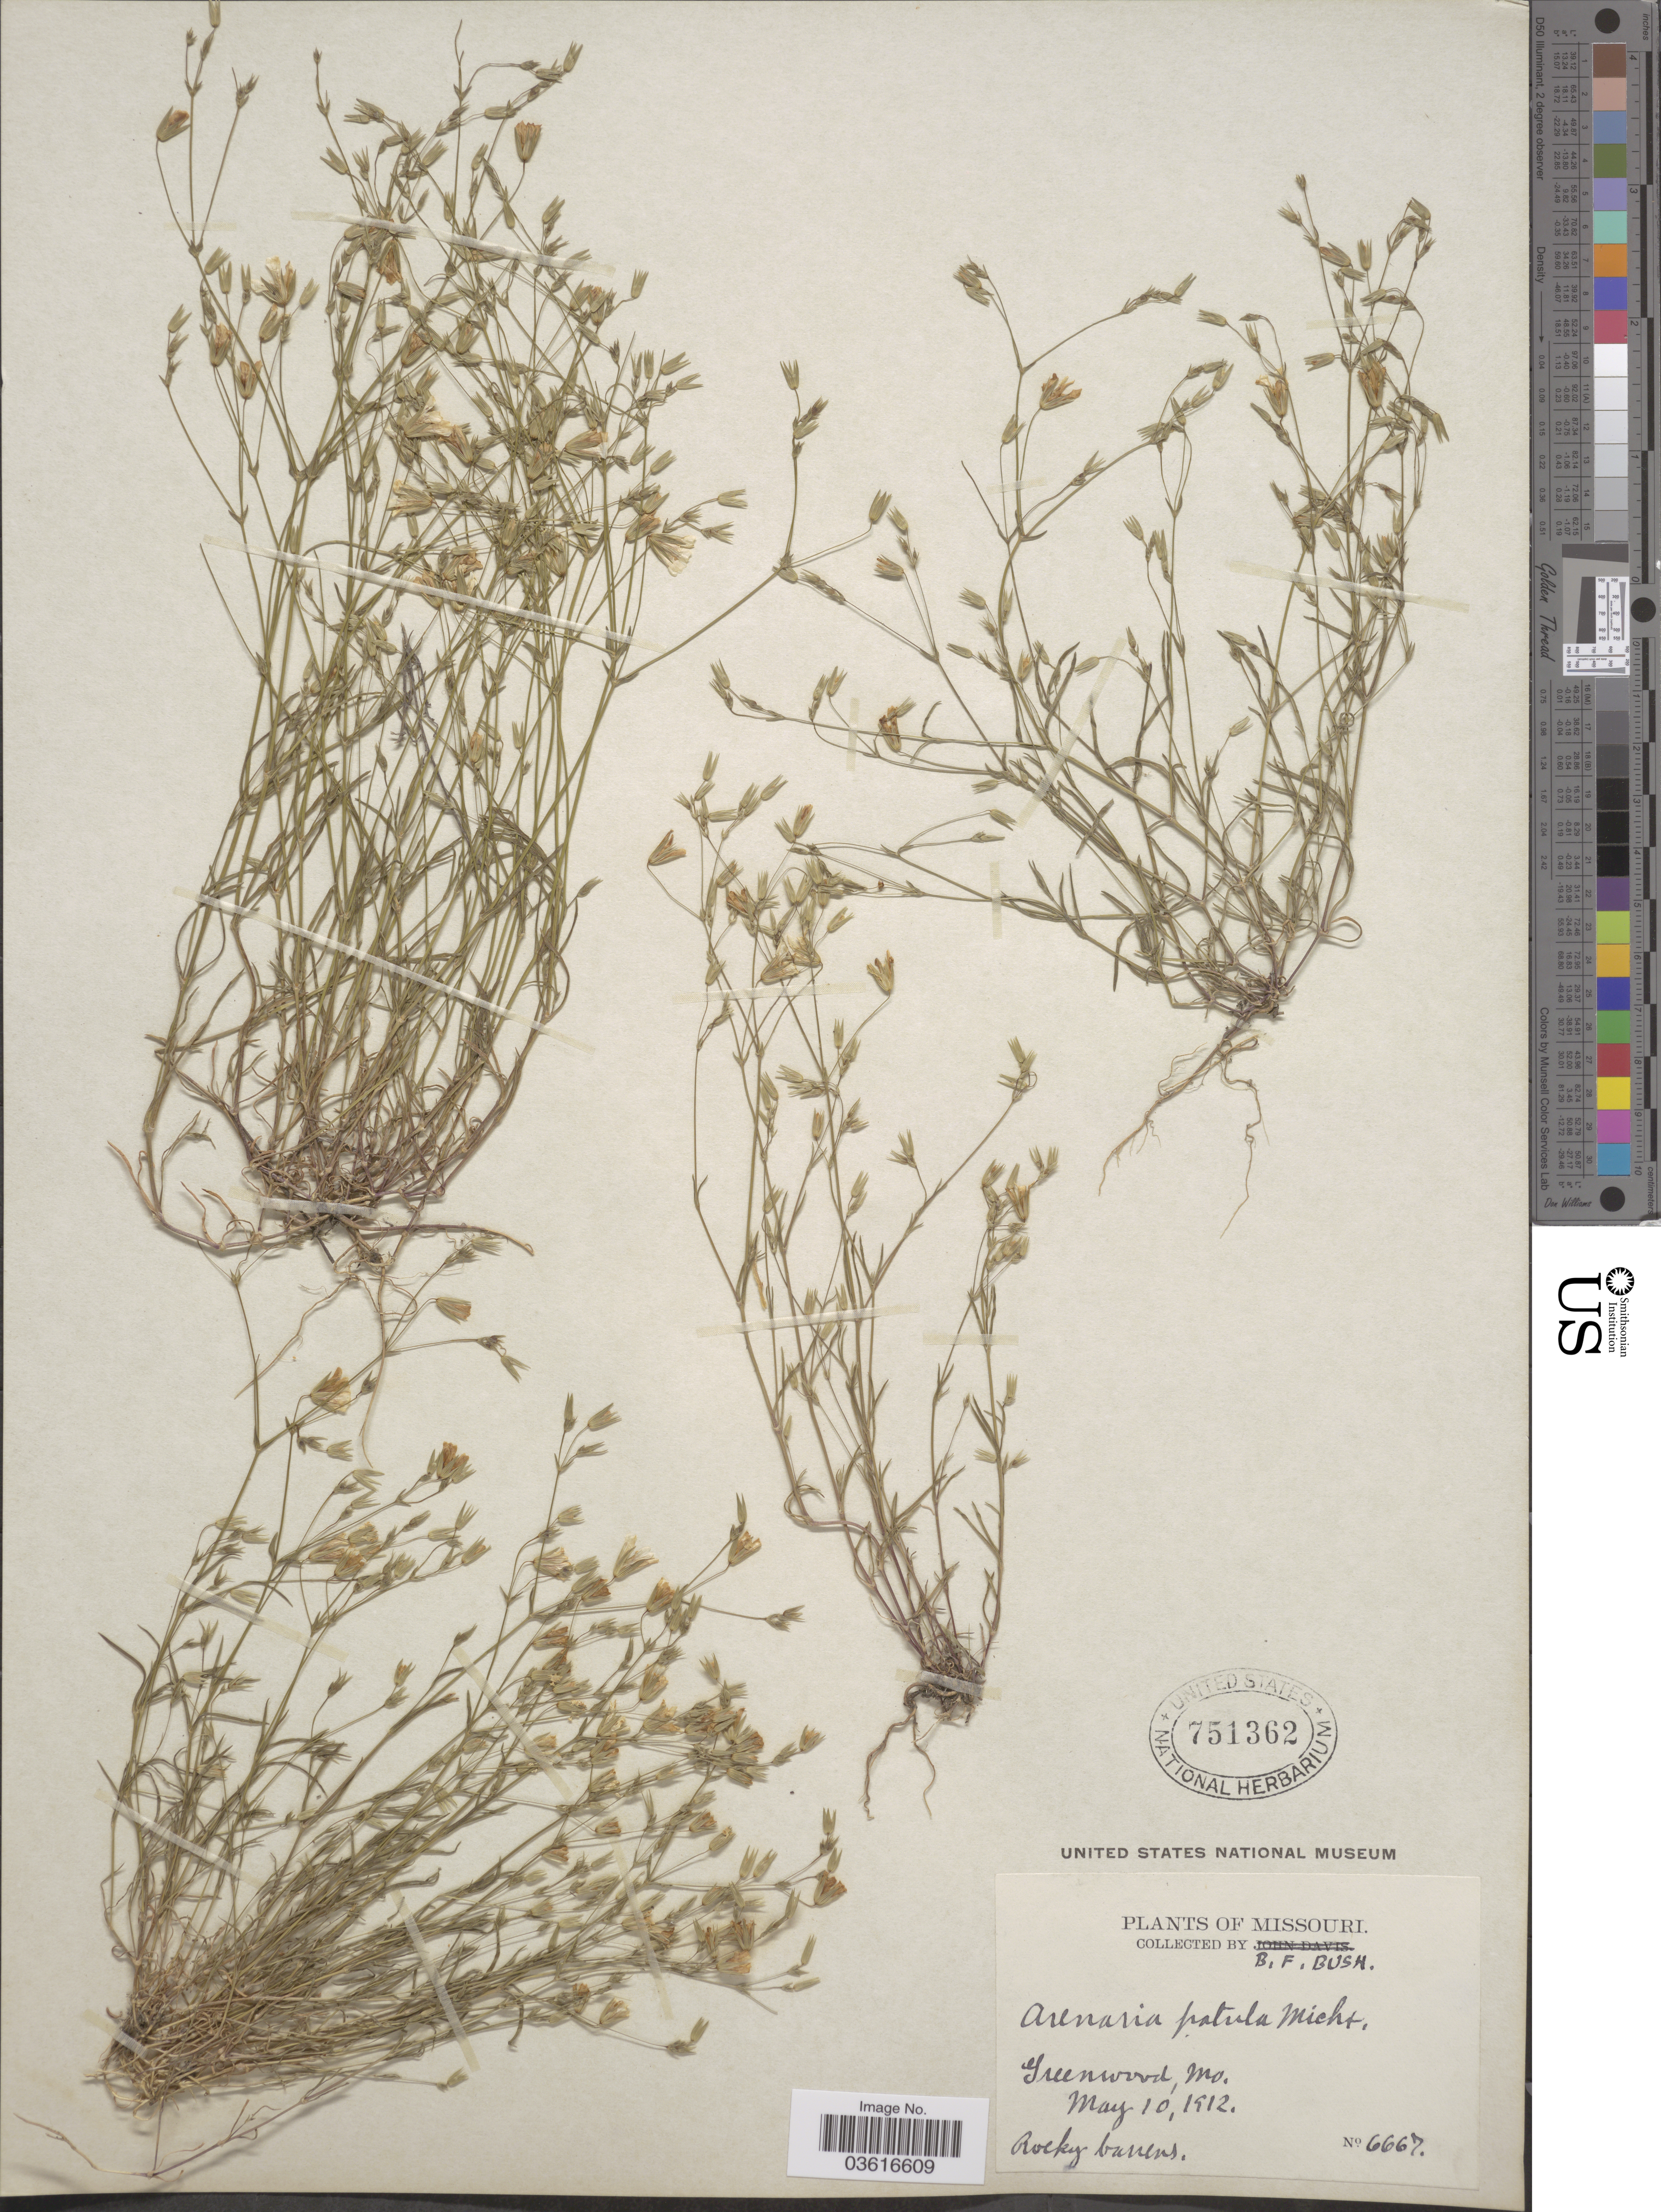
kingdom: Plantae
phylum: Tracheophyta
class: Magnoliopsida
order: Caryophyllales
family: Caryophyllaceae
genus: Minuartia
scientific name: Minuartia patula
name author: (Michx.) Mattf.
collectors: B. F. Bush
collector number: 6667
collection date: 1912-05-10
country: United States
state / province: Missouri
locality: Greenwood.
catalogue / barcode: US 751362